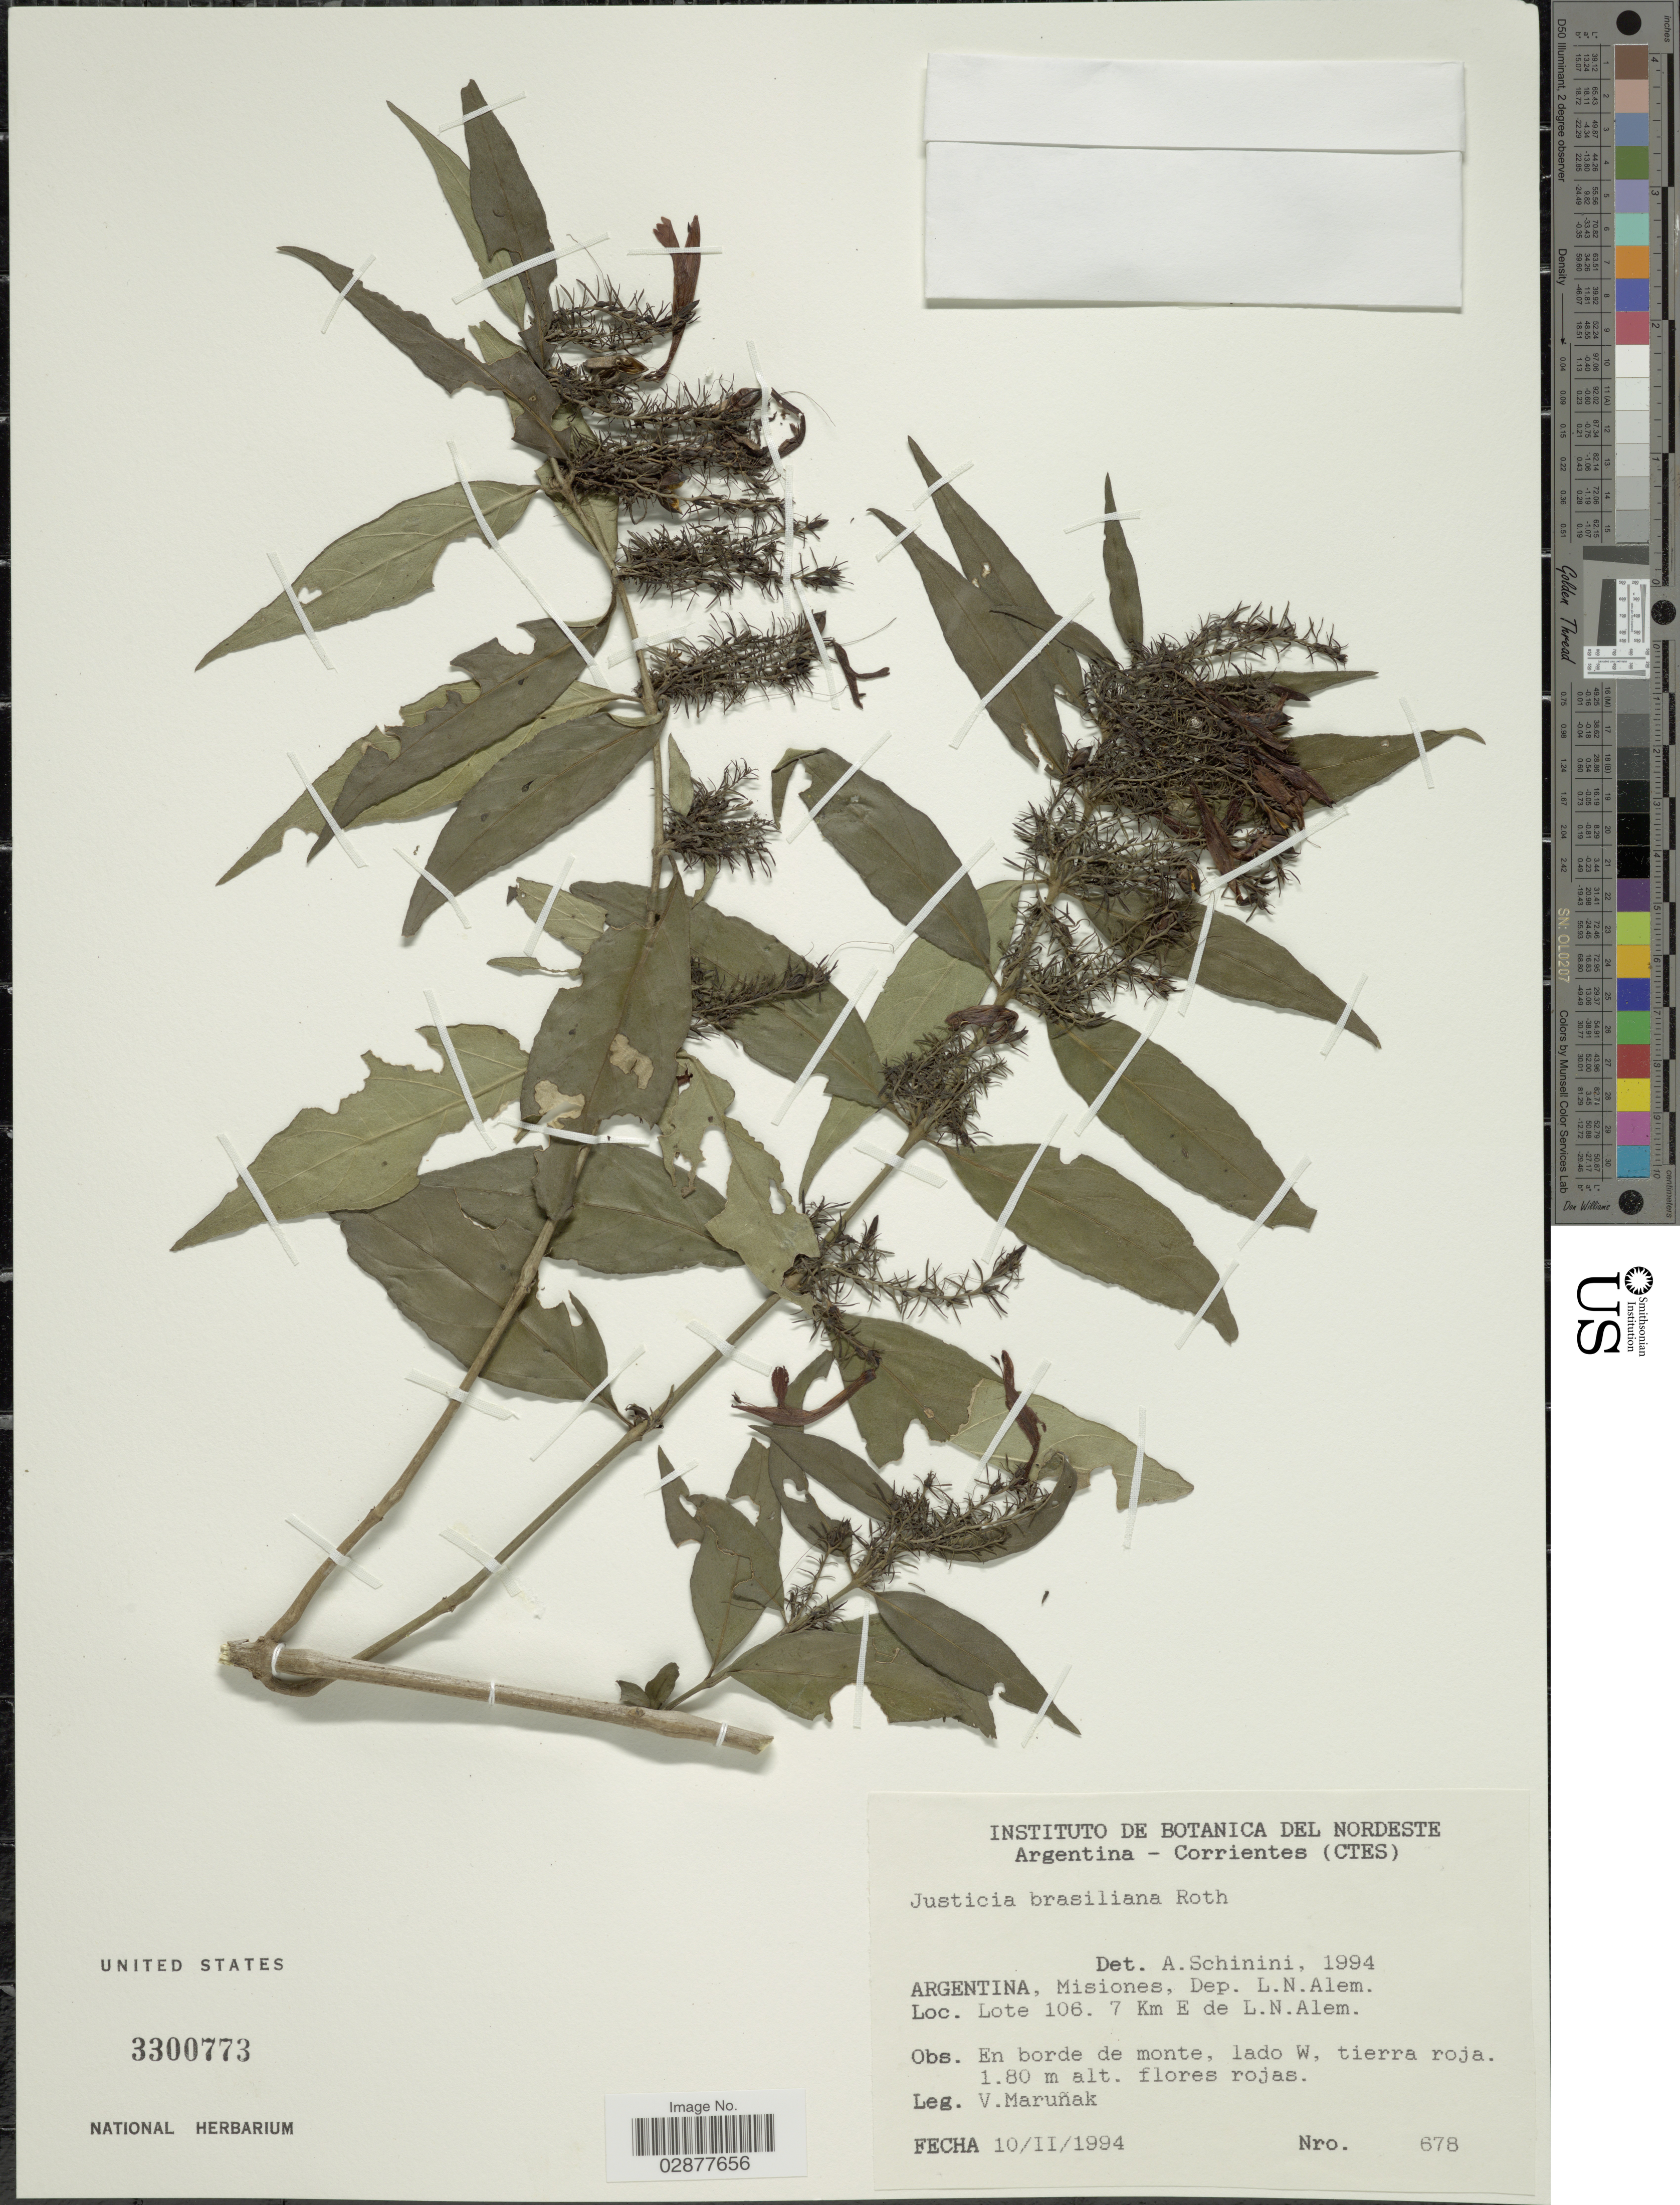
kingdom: Plantae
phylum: Tracheophyta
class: Magnoliopsida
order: Lamiales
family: Acanthaceae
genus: Justicia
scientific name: Justicia brasiliana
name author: Roth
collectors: V. Maruñak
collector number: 678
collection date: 1994-02-10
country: Argentina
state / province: Misiones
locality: Dep. L.N. Alem. Lote 106. 7 Km E de L.N. Alem.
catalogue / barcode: US 3300773